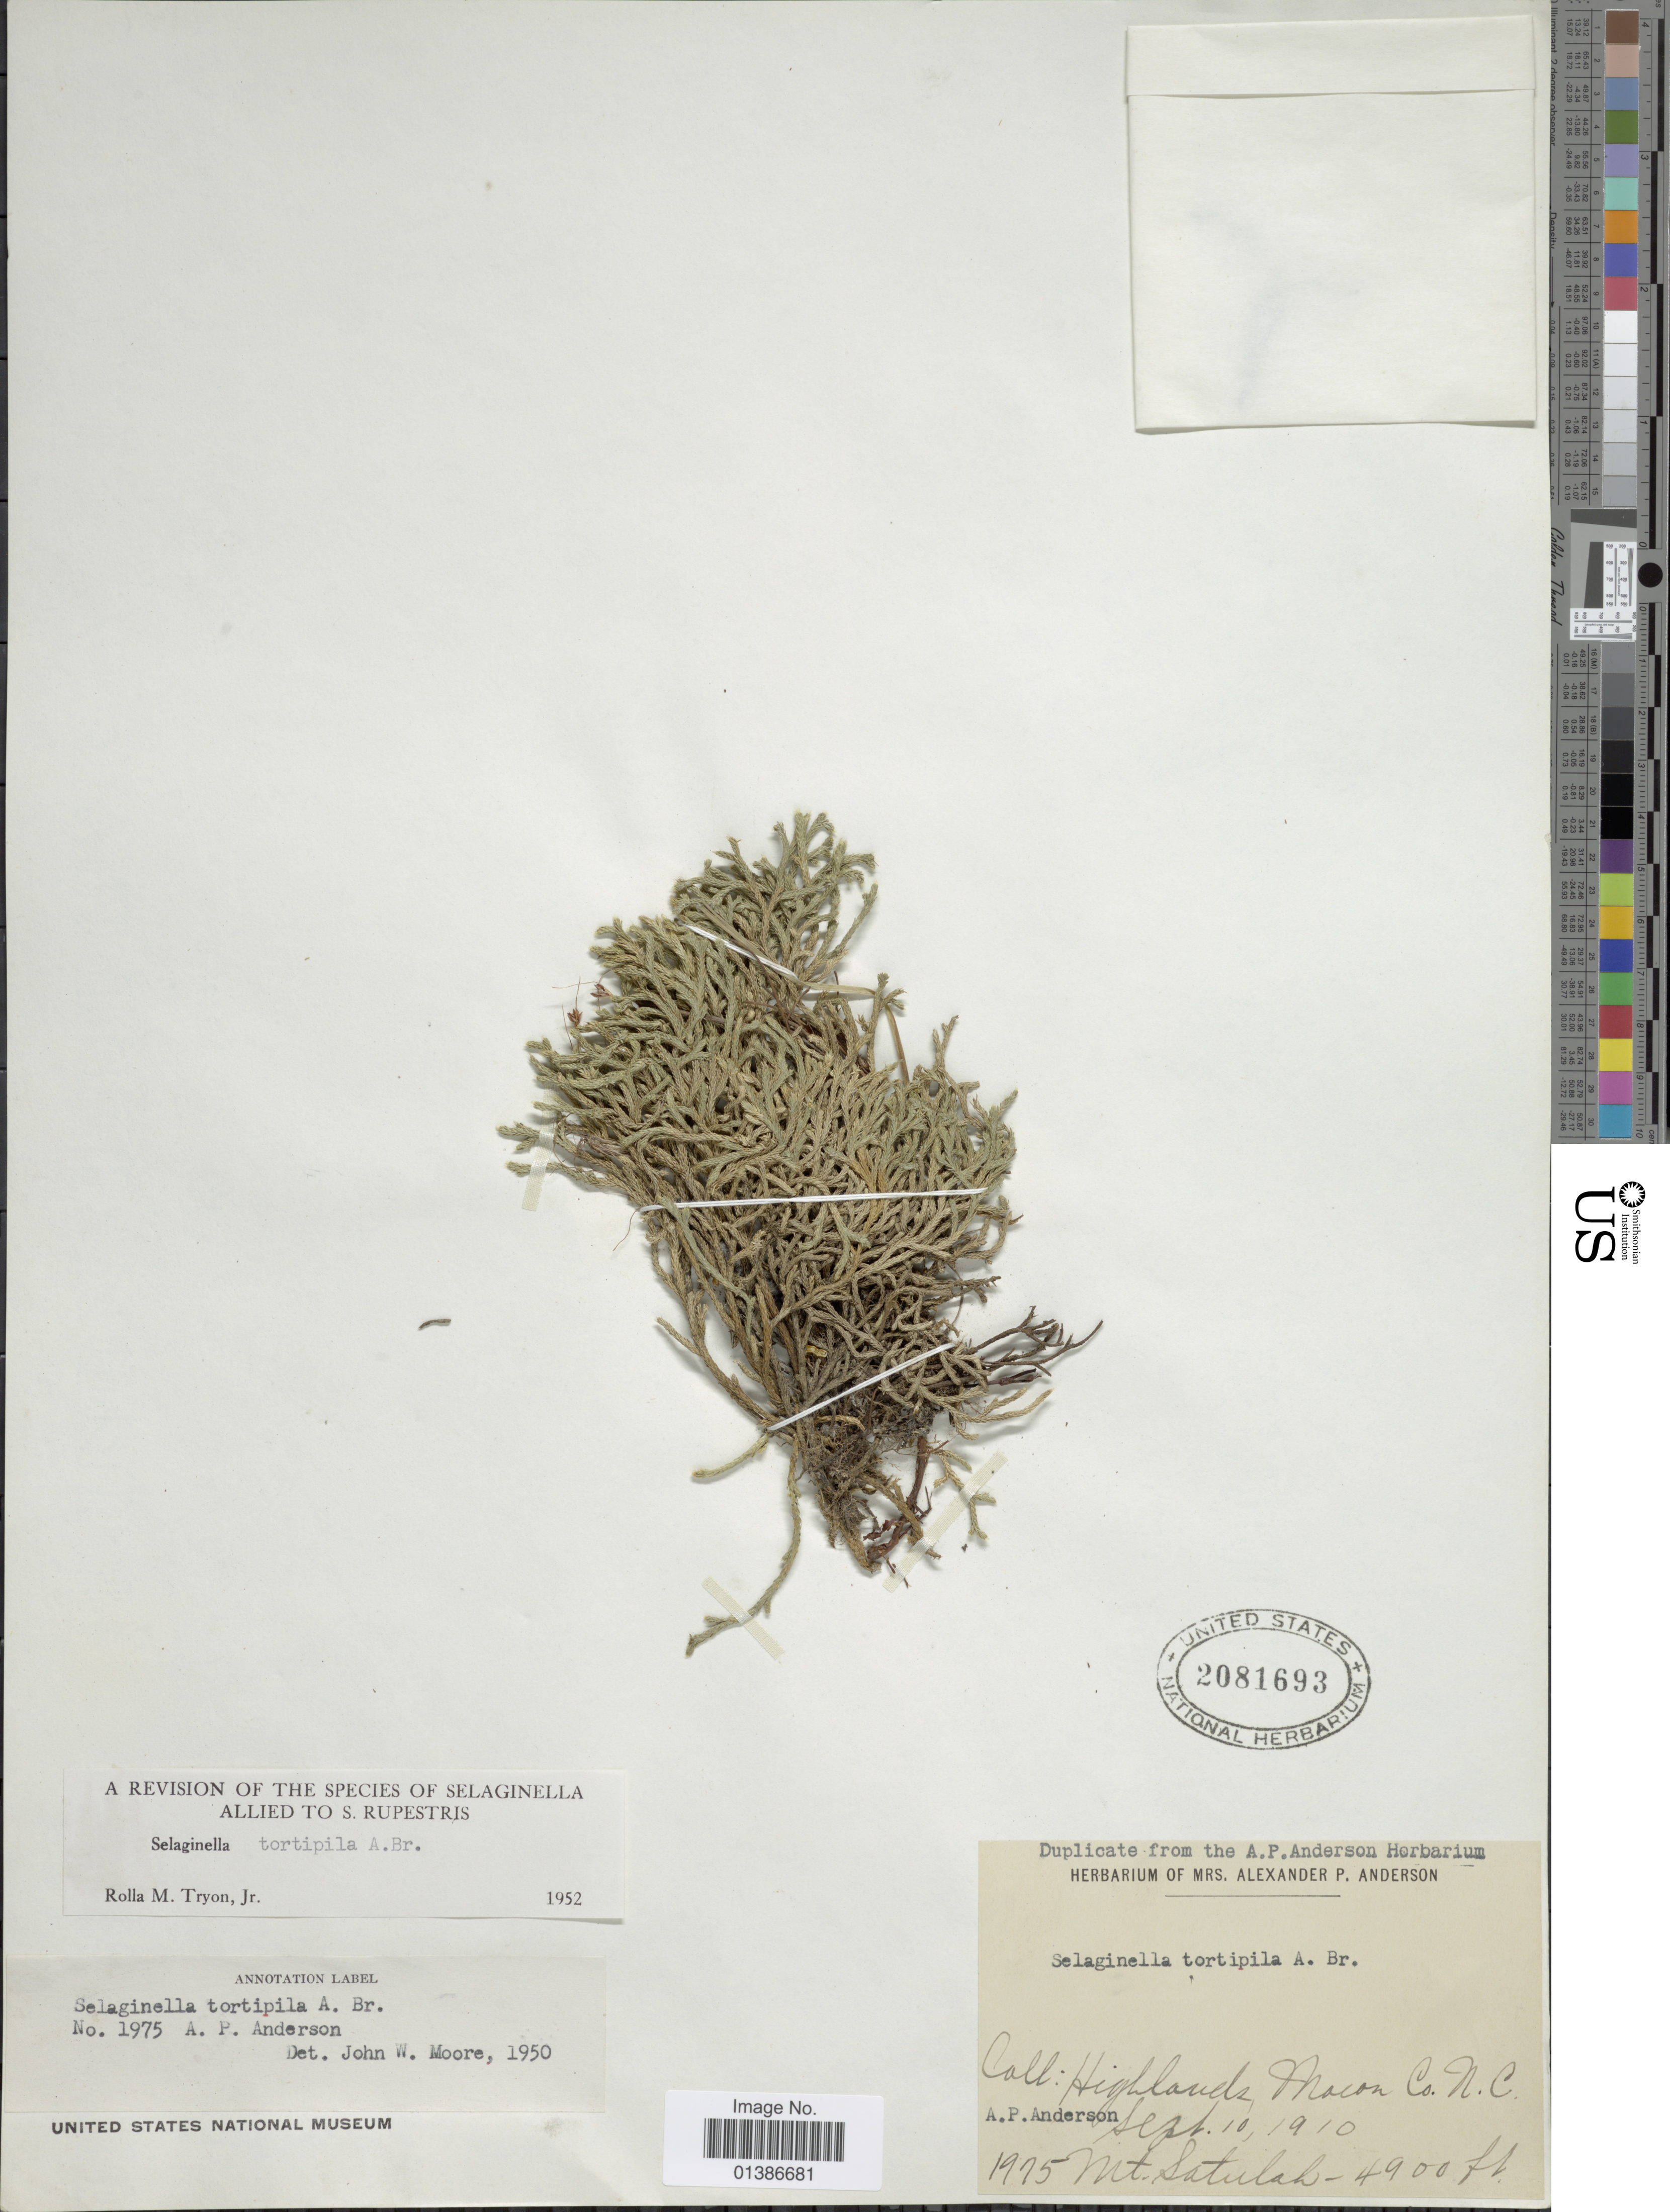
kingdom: Plantae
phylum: Tracheophyta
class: Lycopodiopsida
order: Selaginellales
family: Selaginellaceae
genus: Selaginella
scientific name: Selaginella tortipila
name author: A. Braun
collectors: A. P. Anderson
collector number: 1975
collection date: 1910-09-10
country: United States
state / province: North Carolina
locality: Highlands, Macon Co. Mt. Satulah.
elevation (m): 1494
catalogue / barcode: US 2081693